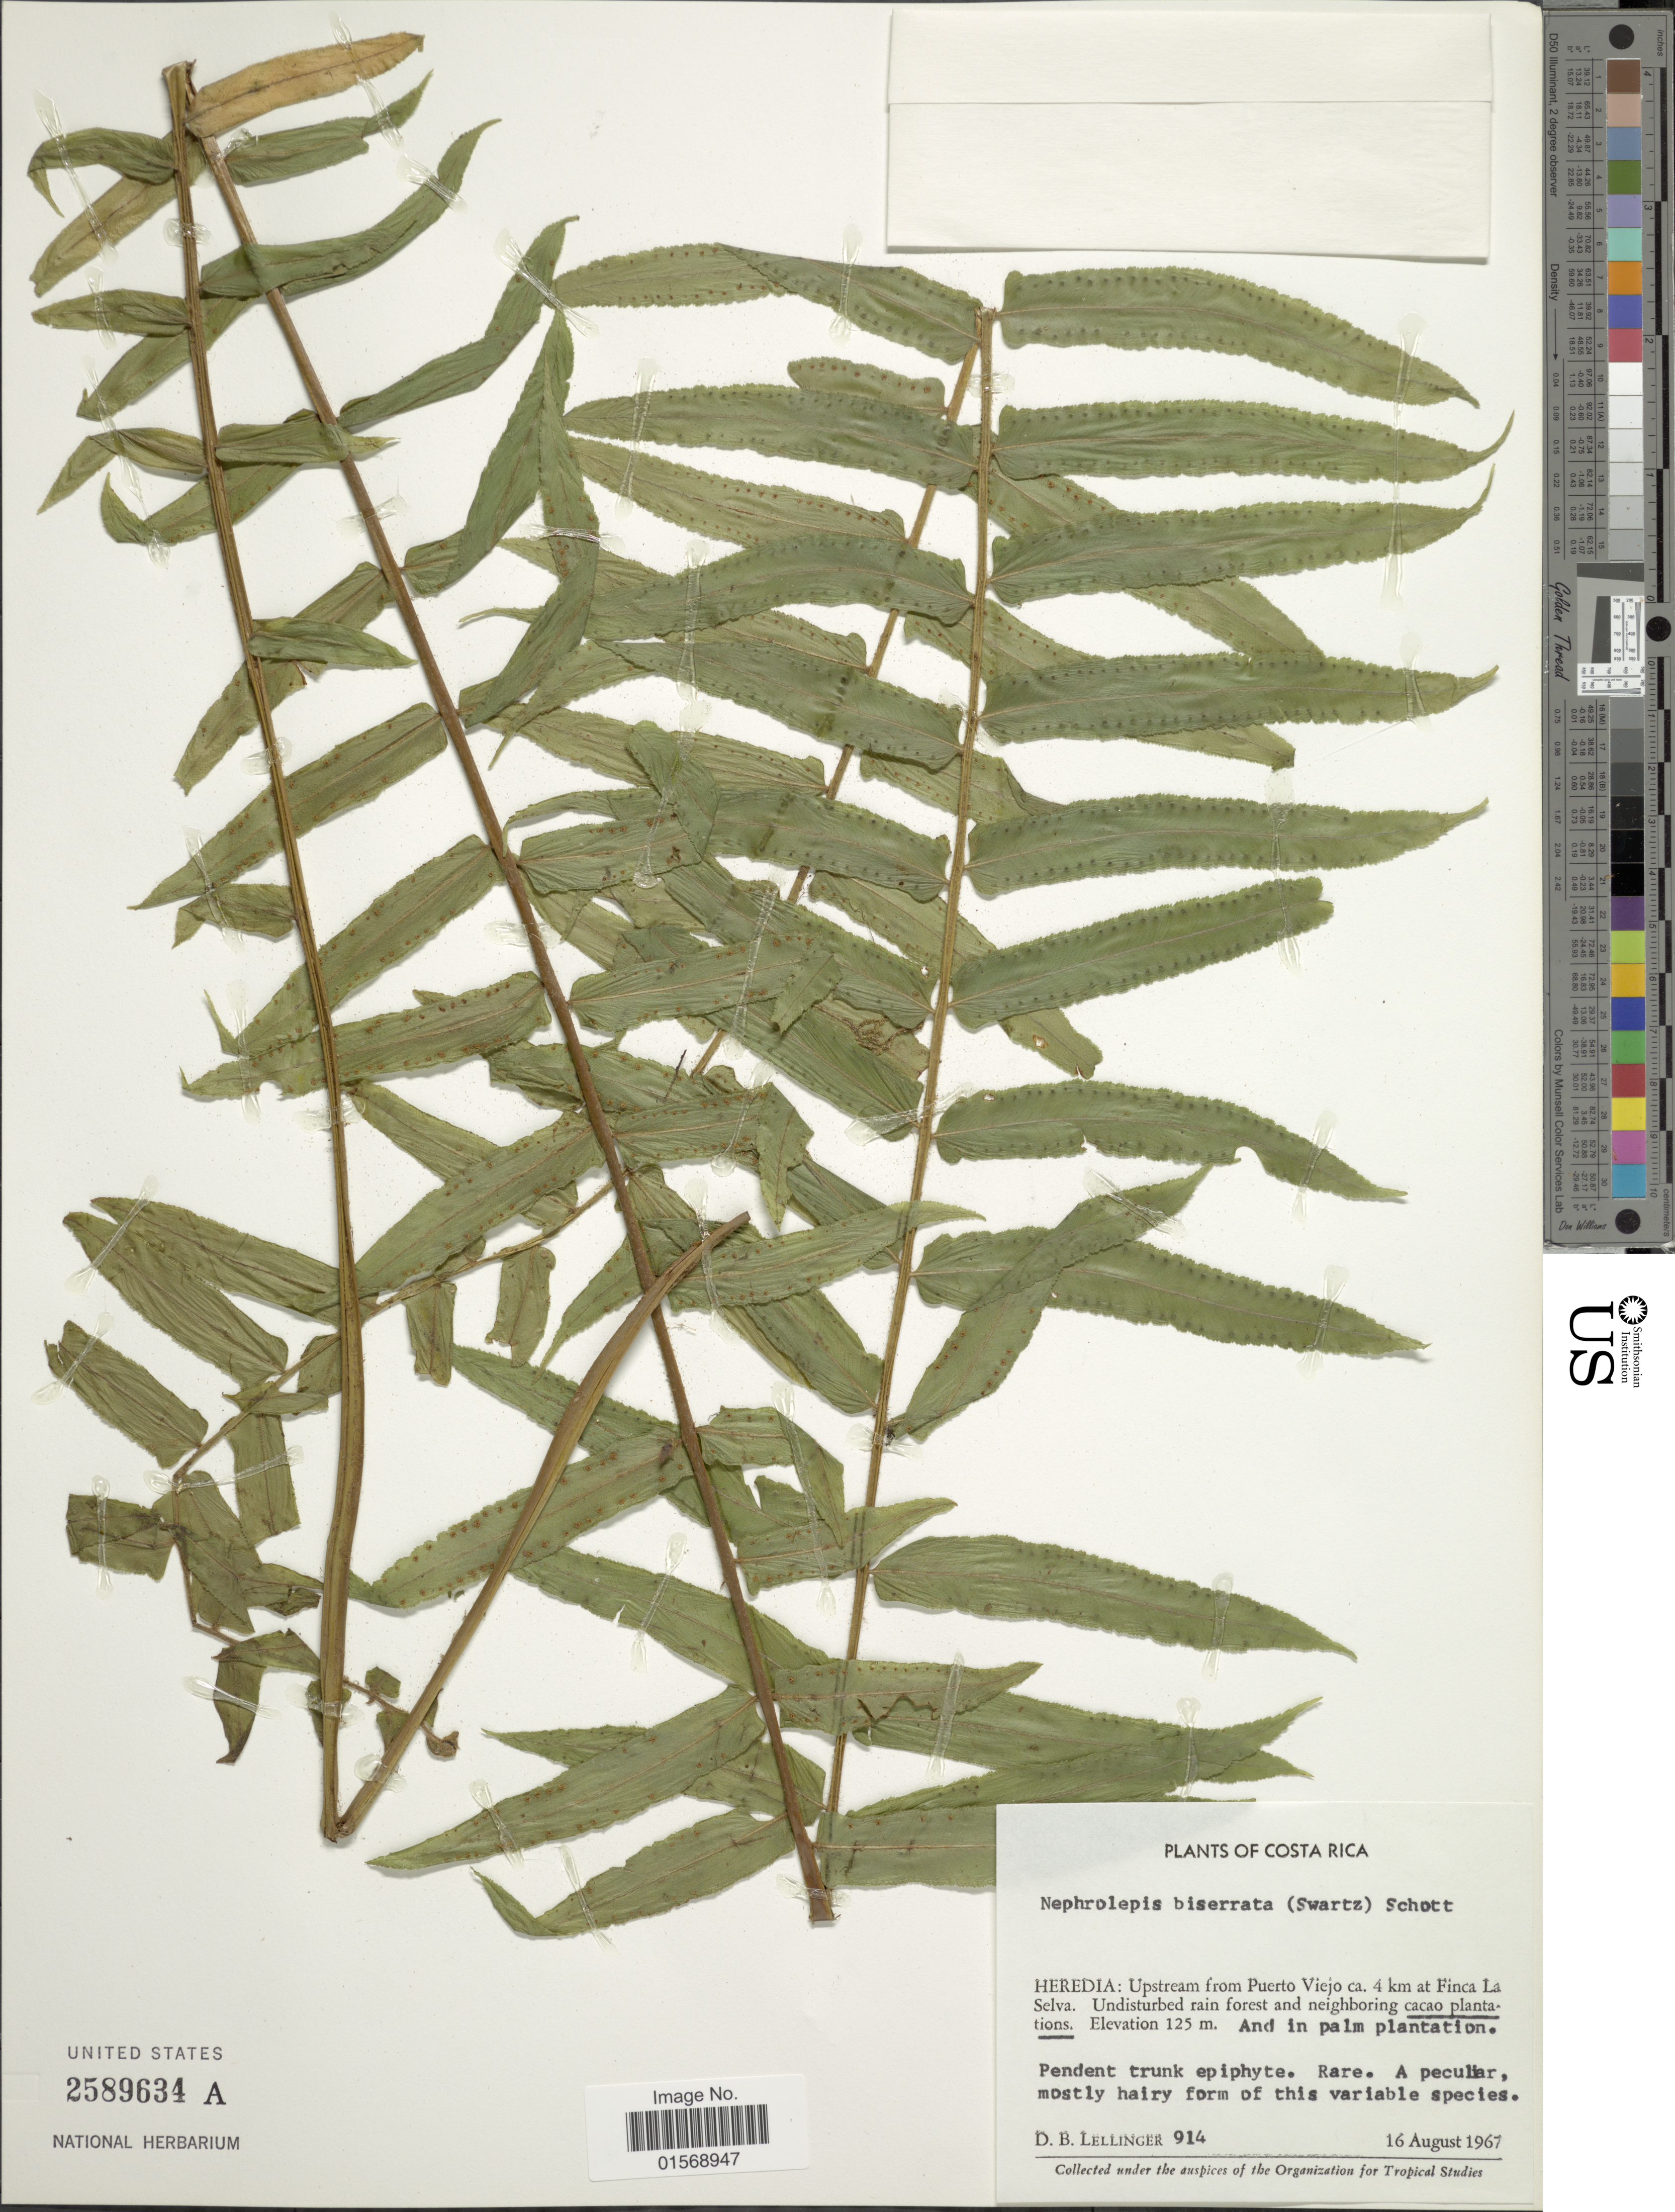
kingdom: Plantae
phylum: Tracheophyta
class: Polypodiopsida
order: Polypodiales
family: Nephrolepidaceae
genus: Nephrolepis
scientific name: Nephrolepis biserrata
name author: (Sw.) Schott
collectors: D. B. Lellinger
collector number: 914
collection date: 1967-08-16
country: Costa Rica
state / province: Heredia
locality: Costa Rica, Heredia: Upstream from Puerto Viejo ca. 4 km at Finca la Selva.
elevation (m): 125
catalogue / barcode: US 2589634A